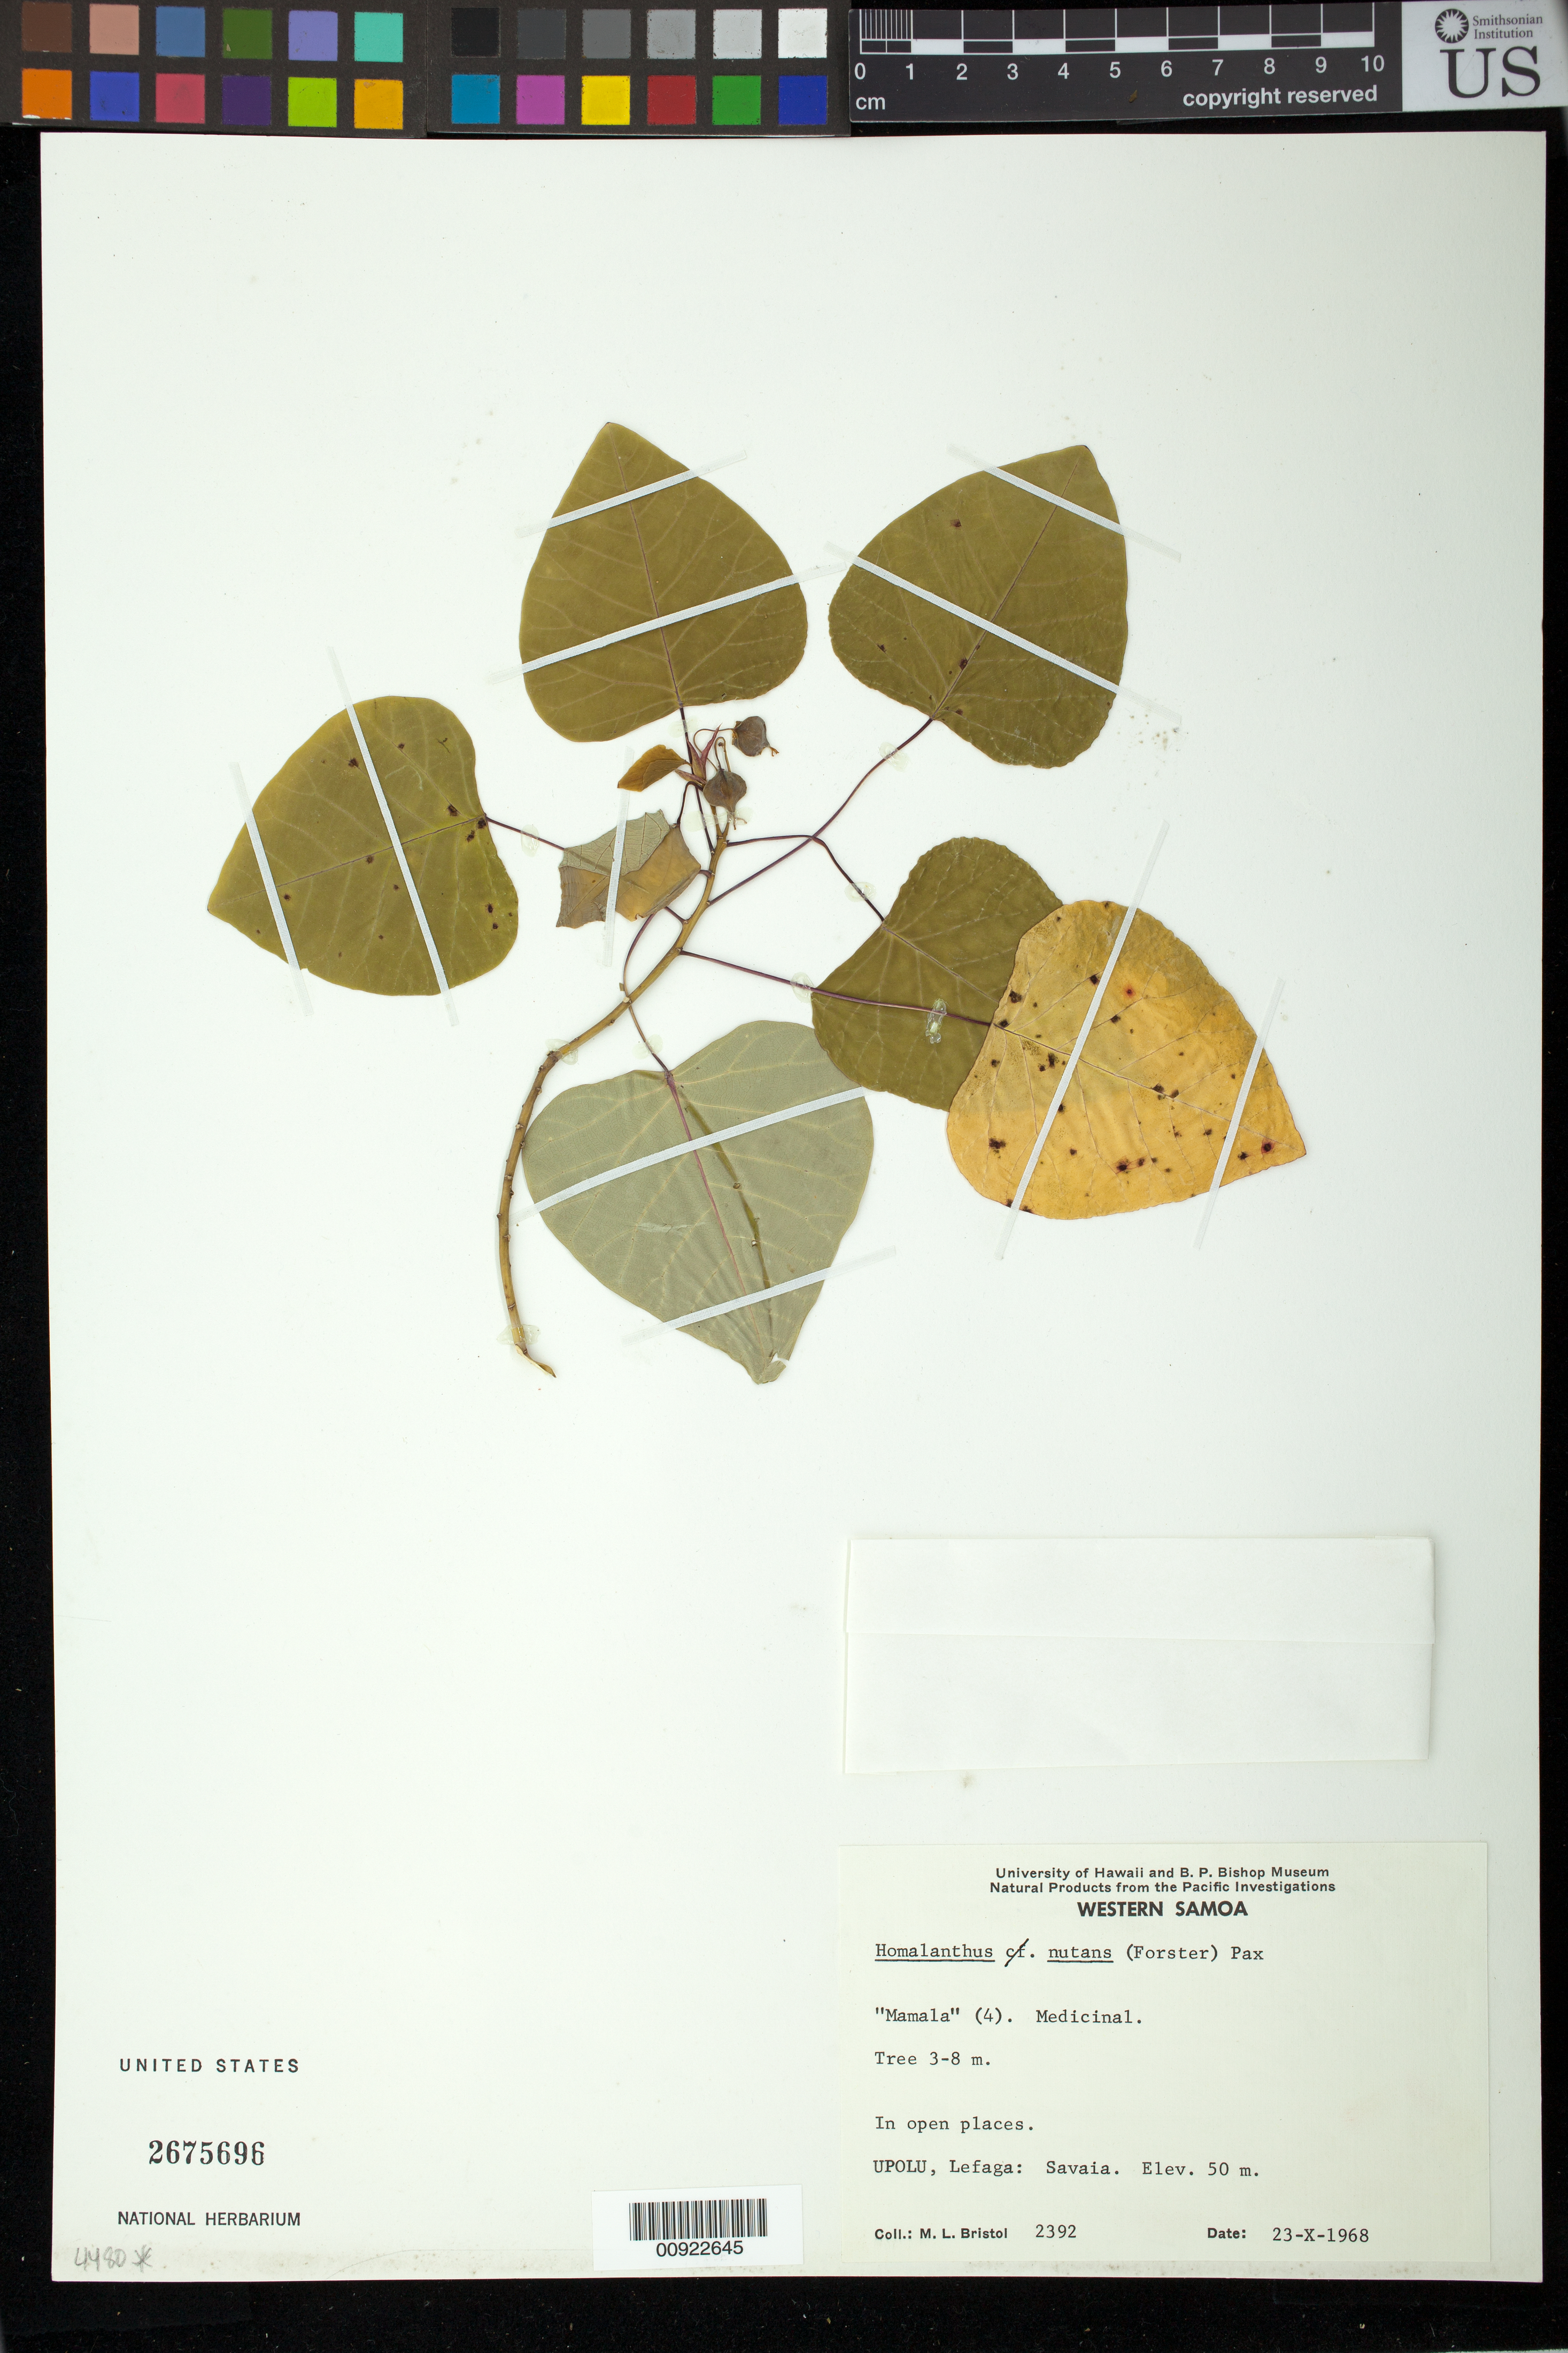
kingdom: Plantae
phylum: Tracheophyta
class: Magnoliopsida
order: Malpighiales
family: Euphorbiaceae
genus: Homalanthus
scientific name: Homalanthus nutans var. major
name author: Pax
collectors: M. L. Bristol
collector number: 2392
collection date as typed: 23 Oct 1968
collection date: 1968-10-23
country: Samoa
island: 'Upolu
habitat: In open spaces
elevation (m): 50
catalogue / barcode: US 2675696